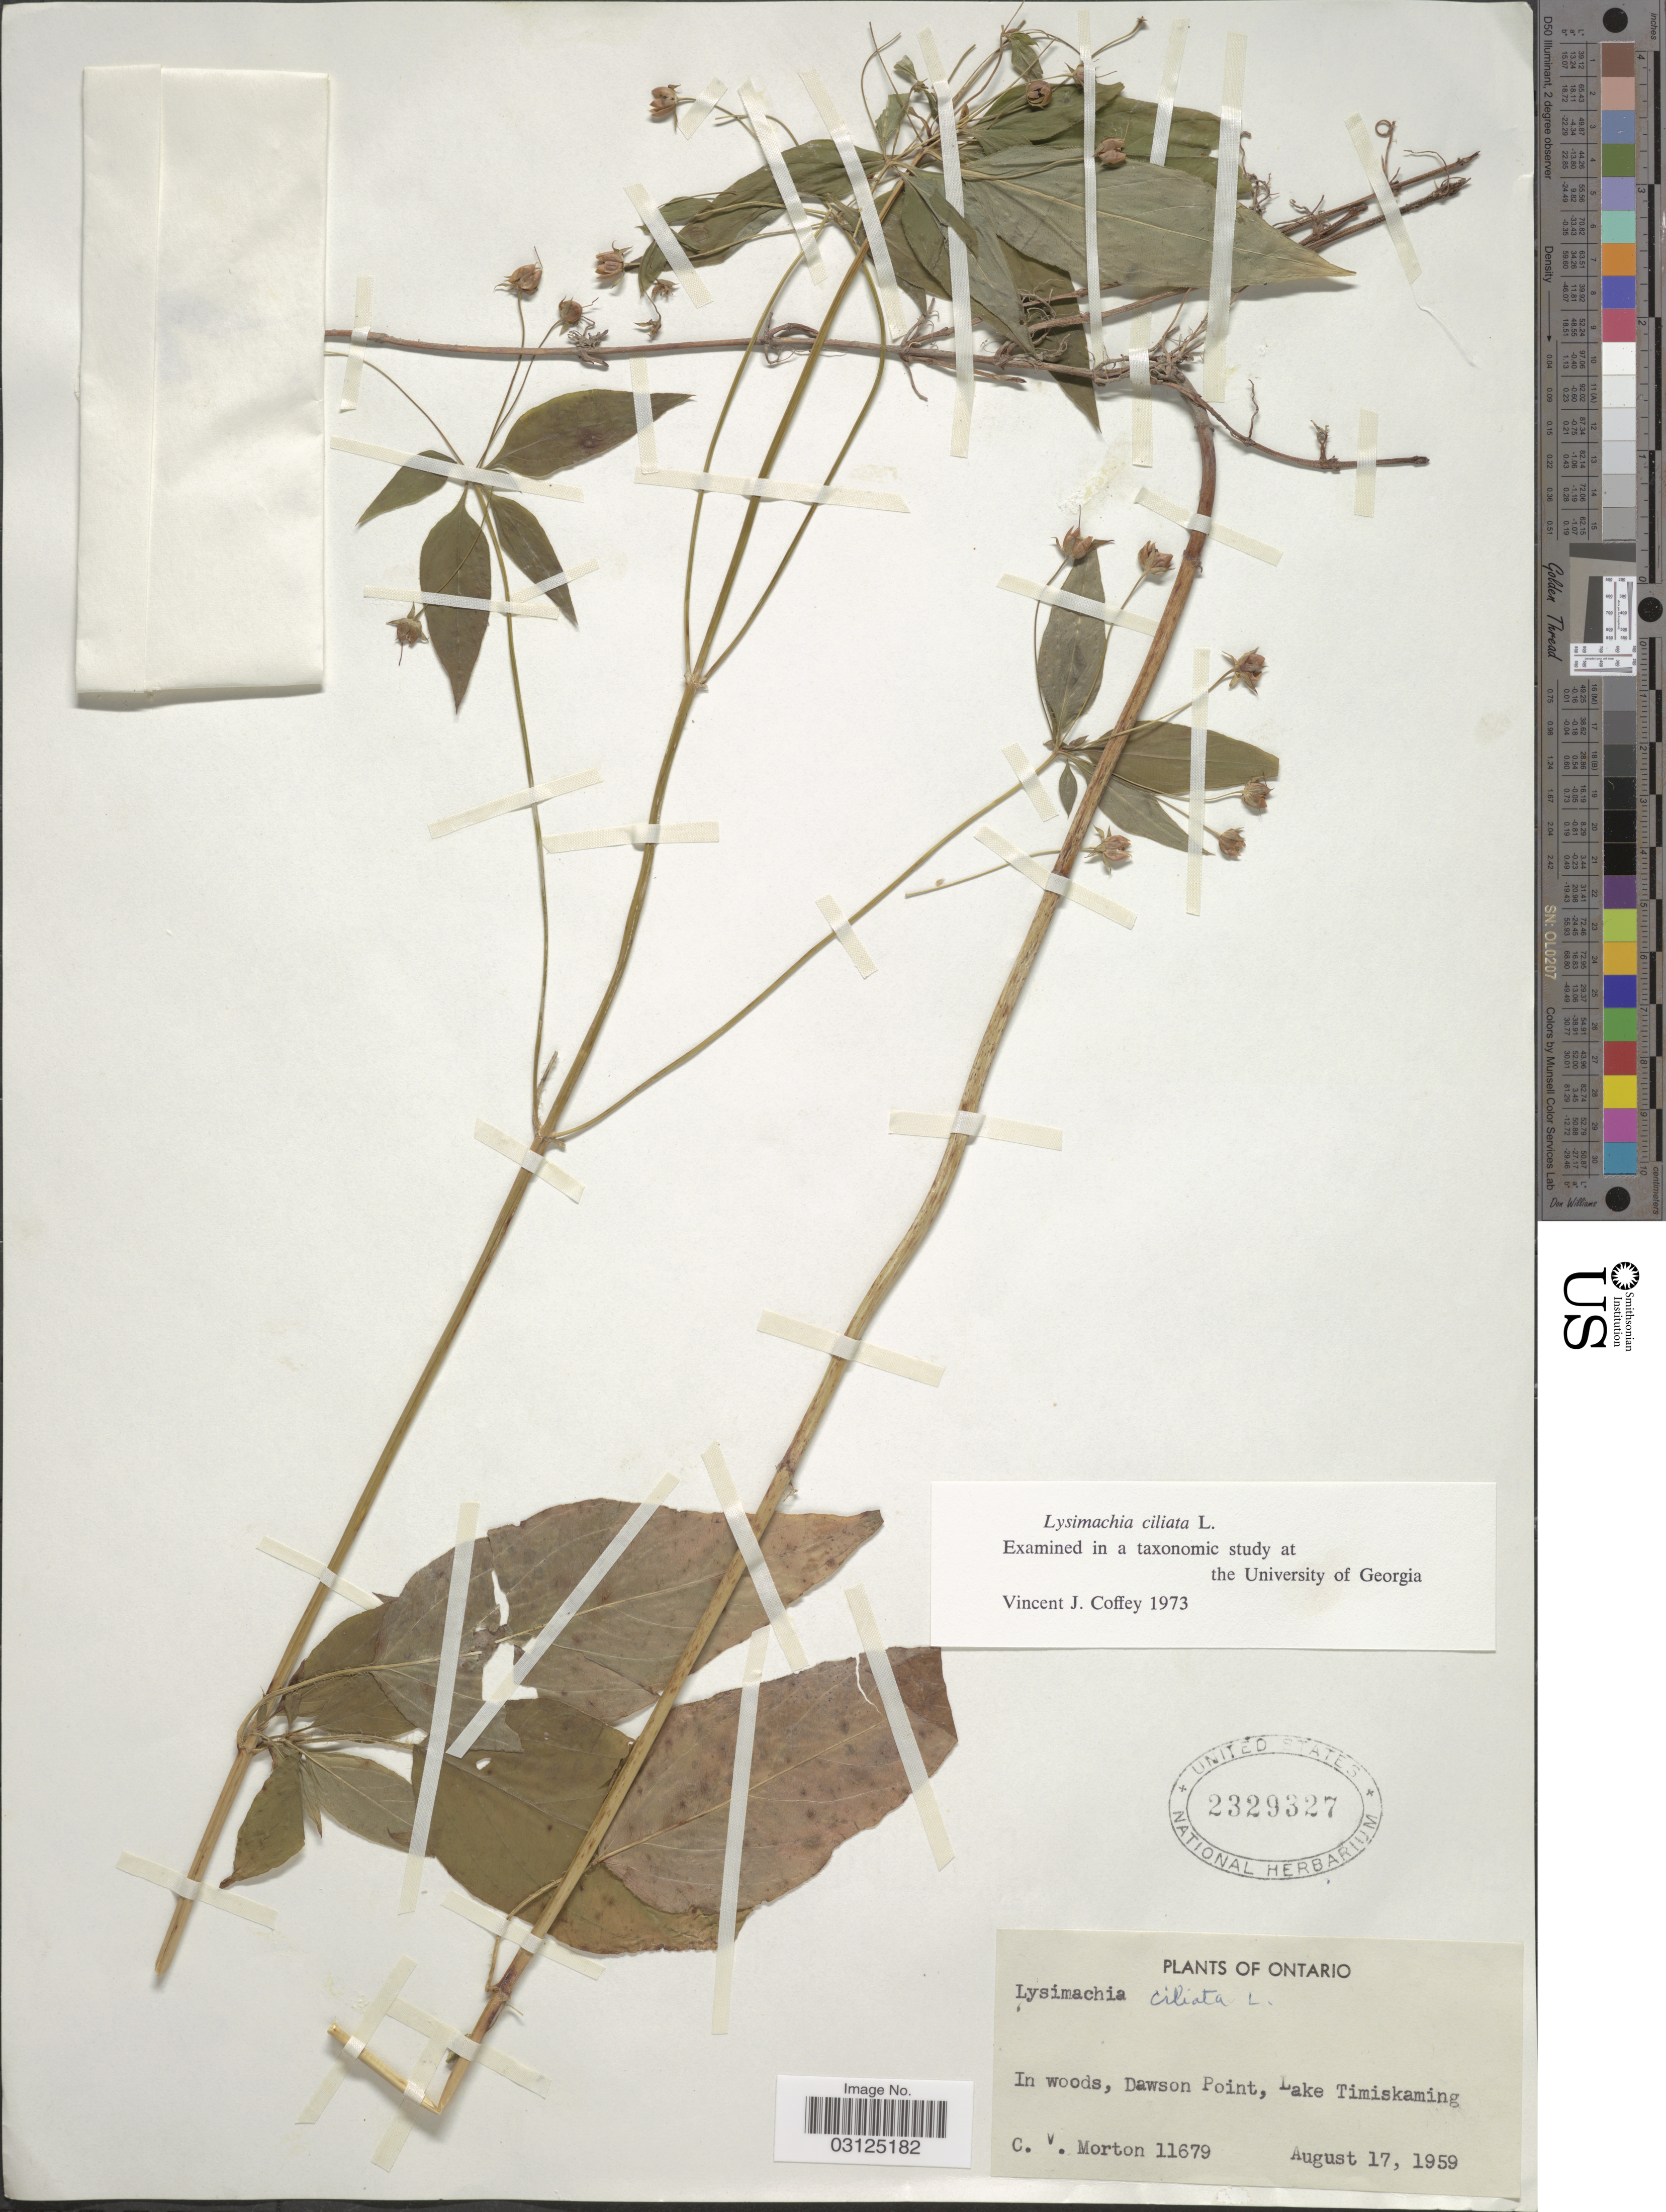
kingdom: Plantae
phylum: Tracheophyta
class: Magnoliopsida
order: Ericales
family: Primulaceae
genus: Lysimachia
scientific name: Lysimachia ciliata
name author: L.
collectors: C. V. Morton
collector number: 11679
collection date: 1959-08-17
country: Canada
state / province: Ontario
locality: In woods, Dawson Point, Lake Timiskaming.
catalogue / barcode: US 2329327